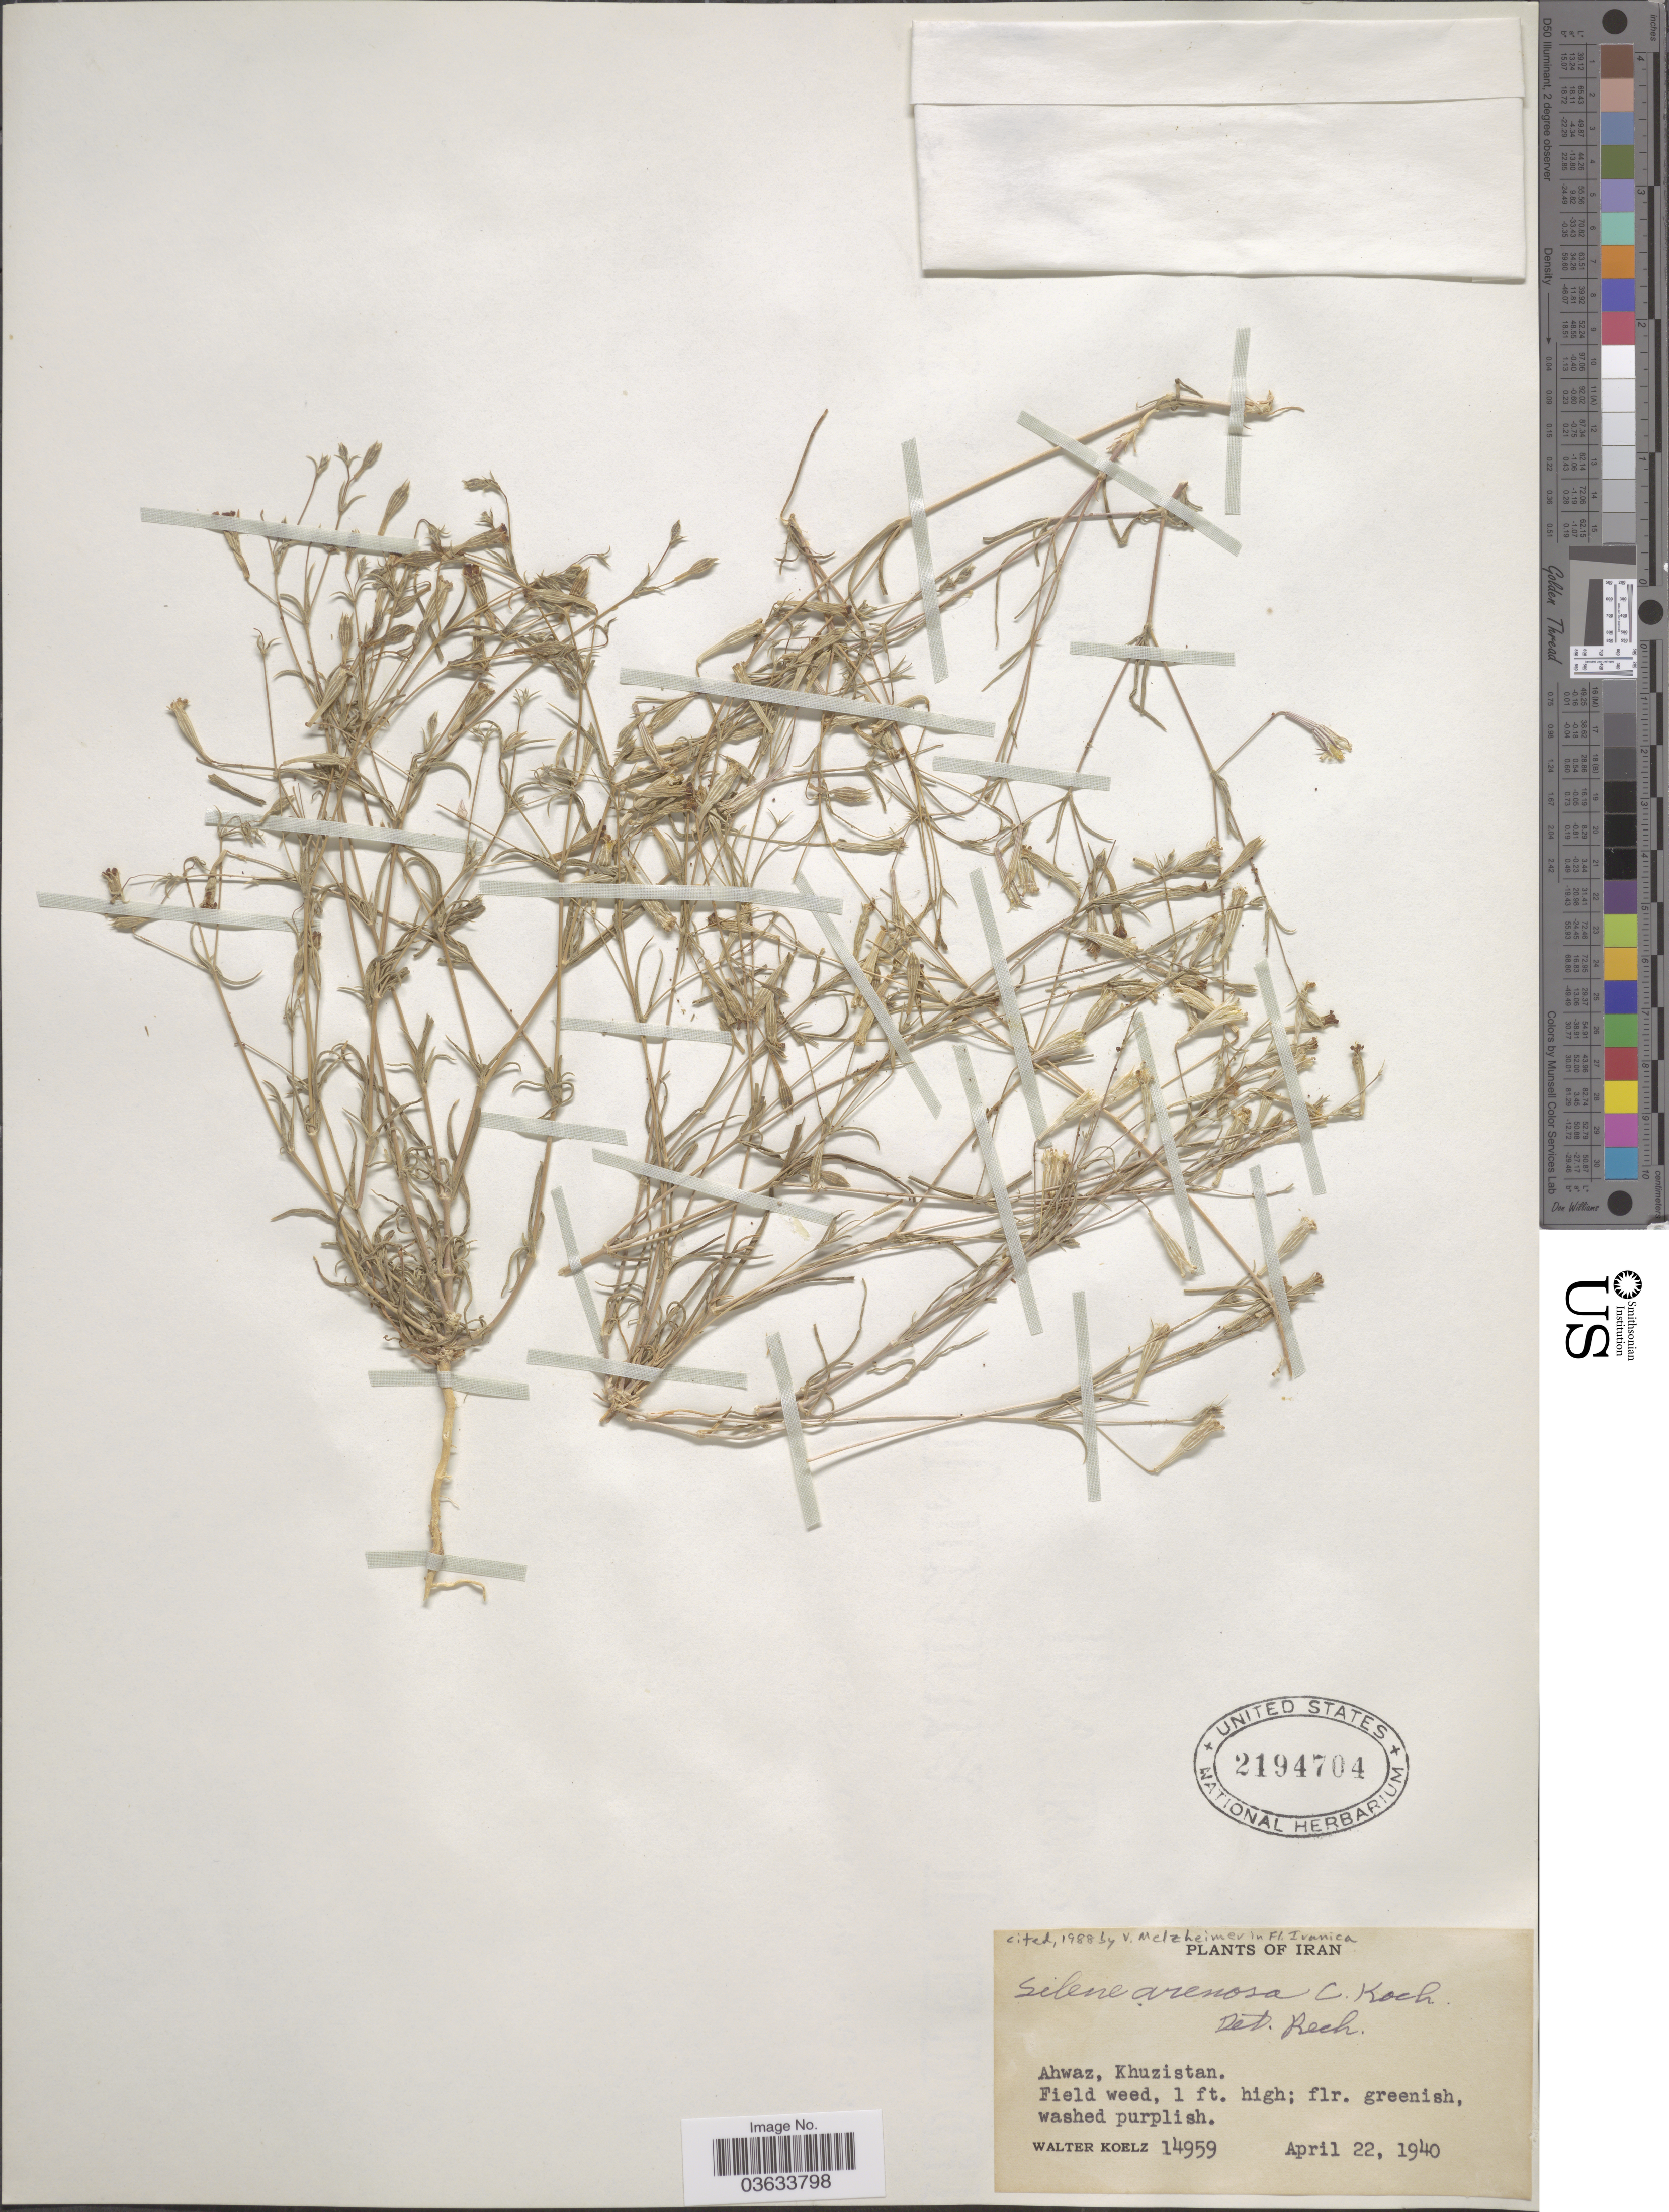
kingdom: Plantae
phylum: Tracheophyta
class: Magnoliopsida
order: Caryophyllales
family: Caryophyllaceae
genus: Silene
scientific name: Silene arenosa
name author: C. Koch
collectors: W. N. Koelz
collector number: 14959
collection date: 1940-04-22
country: Iran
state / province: Khuzestan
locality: Ahwaz, Khuzistan.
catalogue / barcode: US 2194704